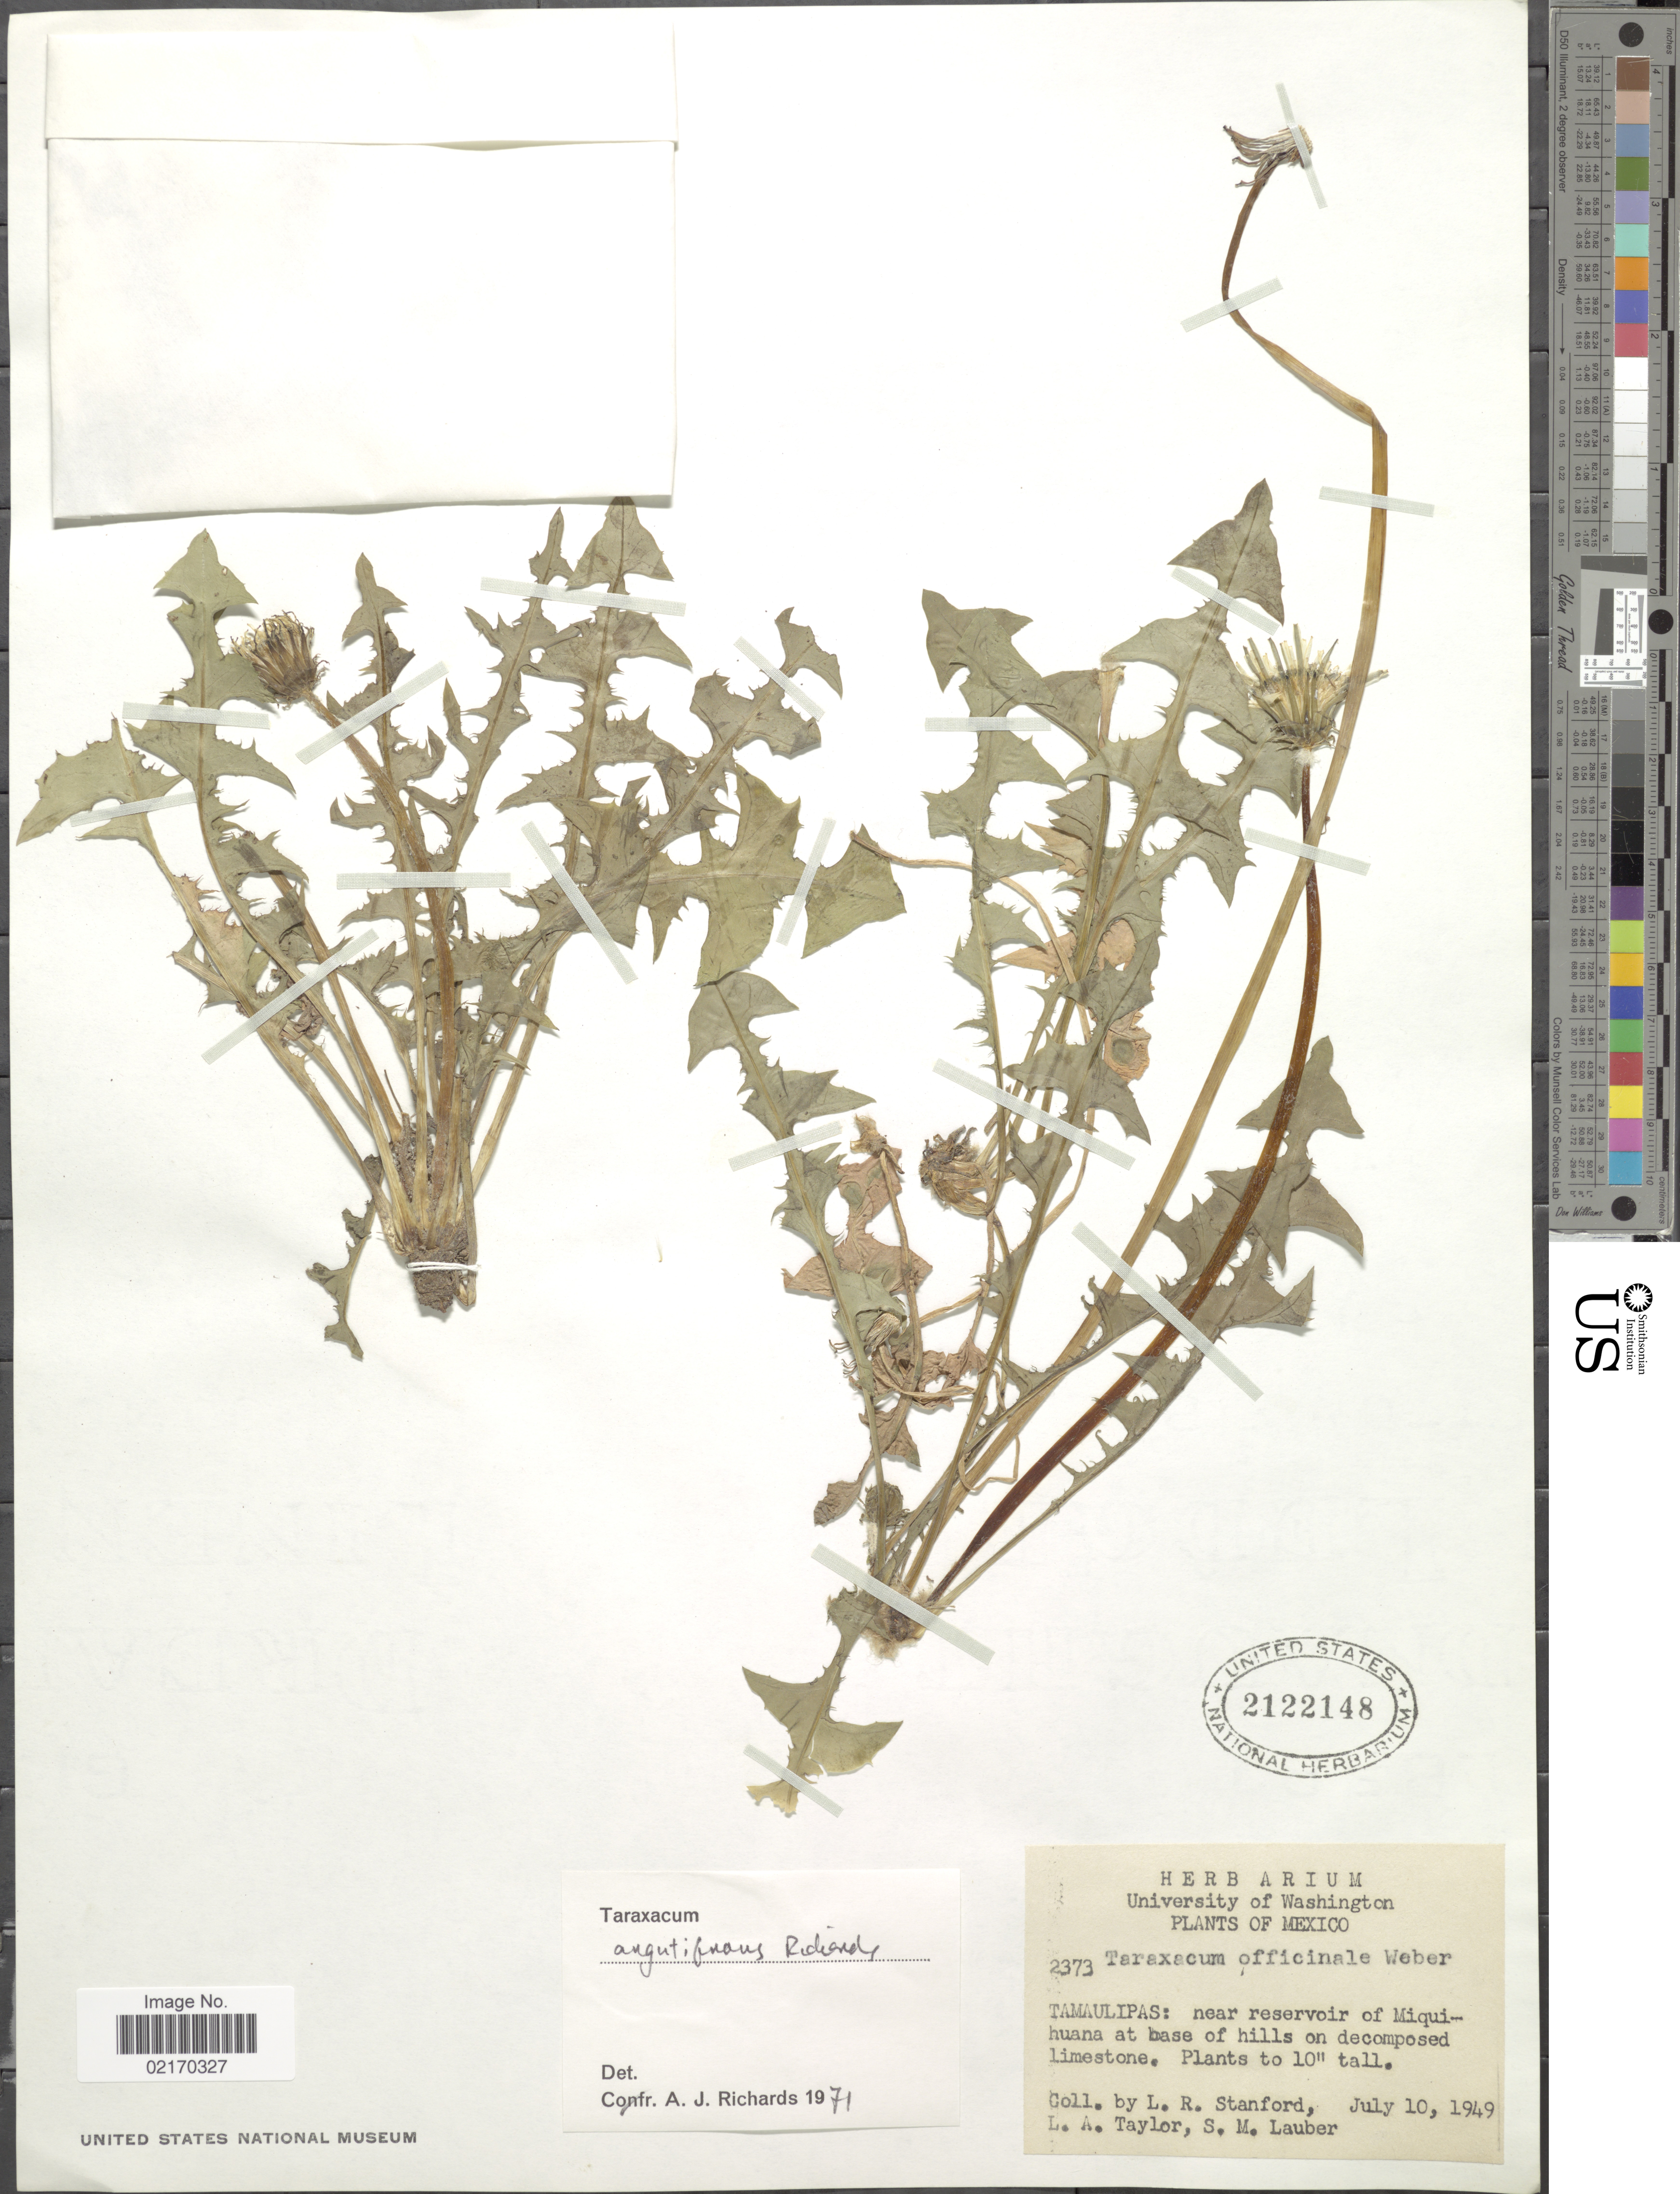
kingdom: Plantae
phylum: Tracheophyta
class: Magnoliopsida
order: Asterales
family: Asteraceae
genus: Taraxacum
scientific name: Taraxacum argutifrons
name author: A.J. Richards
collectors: L. R. Stanford, L. A. Taylor & S. M. Lauber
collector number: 2373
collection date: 1949-07-10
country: Mexico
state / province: Tamaulipas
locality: Near reservoir of Miquihuana at base of hills on decomposed limestone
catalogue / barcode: US 2122148